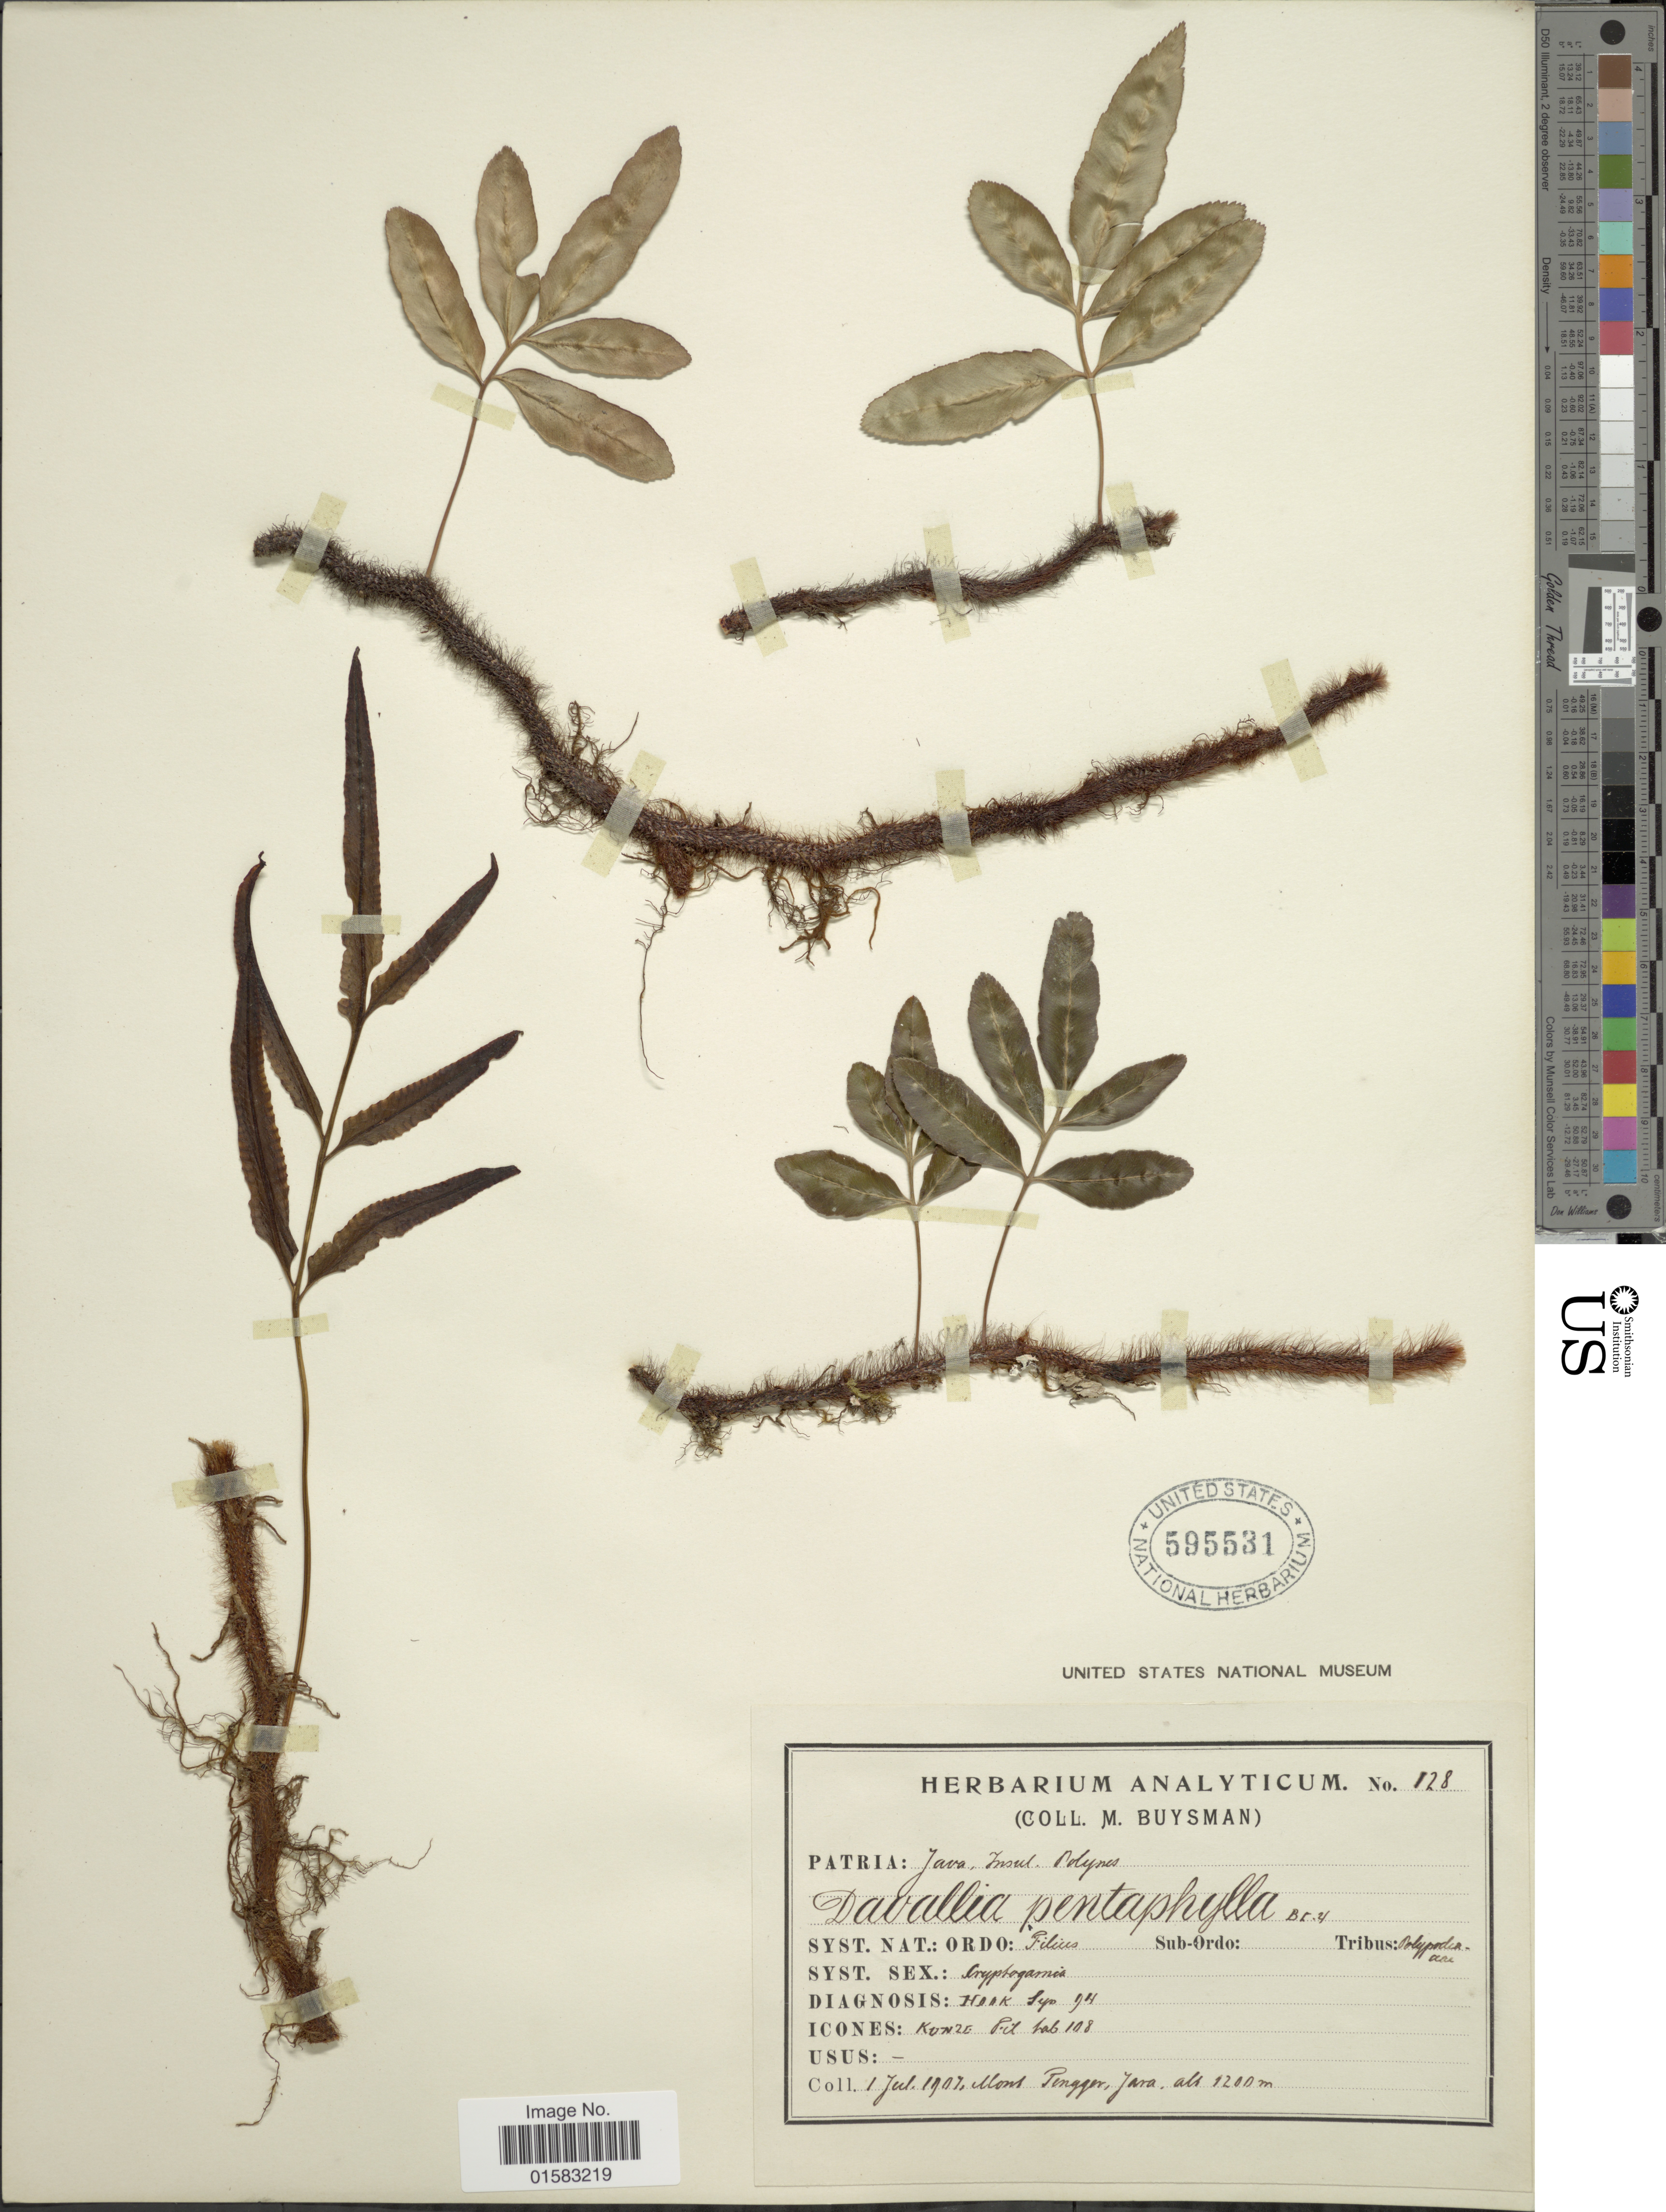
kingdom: Plantae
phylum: Tracheophyta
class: Polypodiopsida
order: Polypodiales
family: Davalliaceae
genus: Davallia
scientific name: Davallia pentaphylla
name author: Blume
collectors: M. Buysman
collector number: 128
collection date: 1907-07-01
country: Indonesia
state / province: Java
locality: Mont Tennger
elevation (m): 1200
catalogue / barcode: US 595531